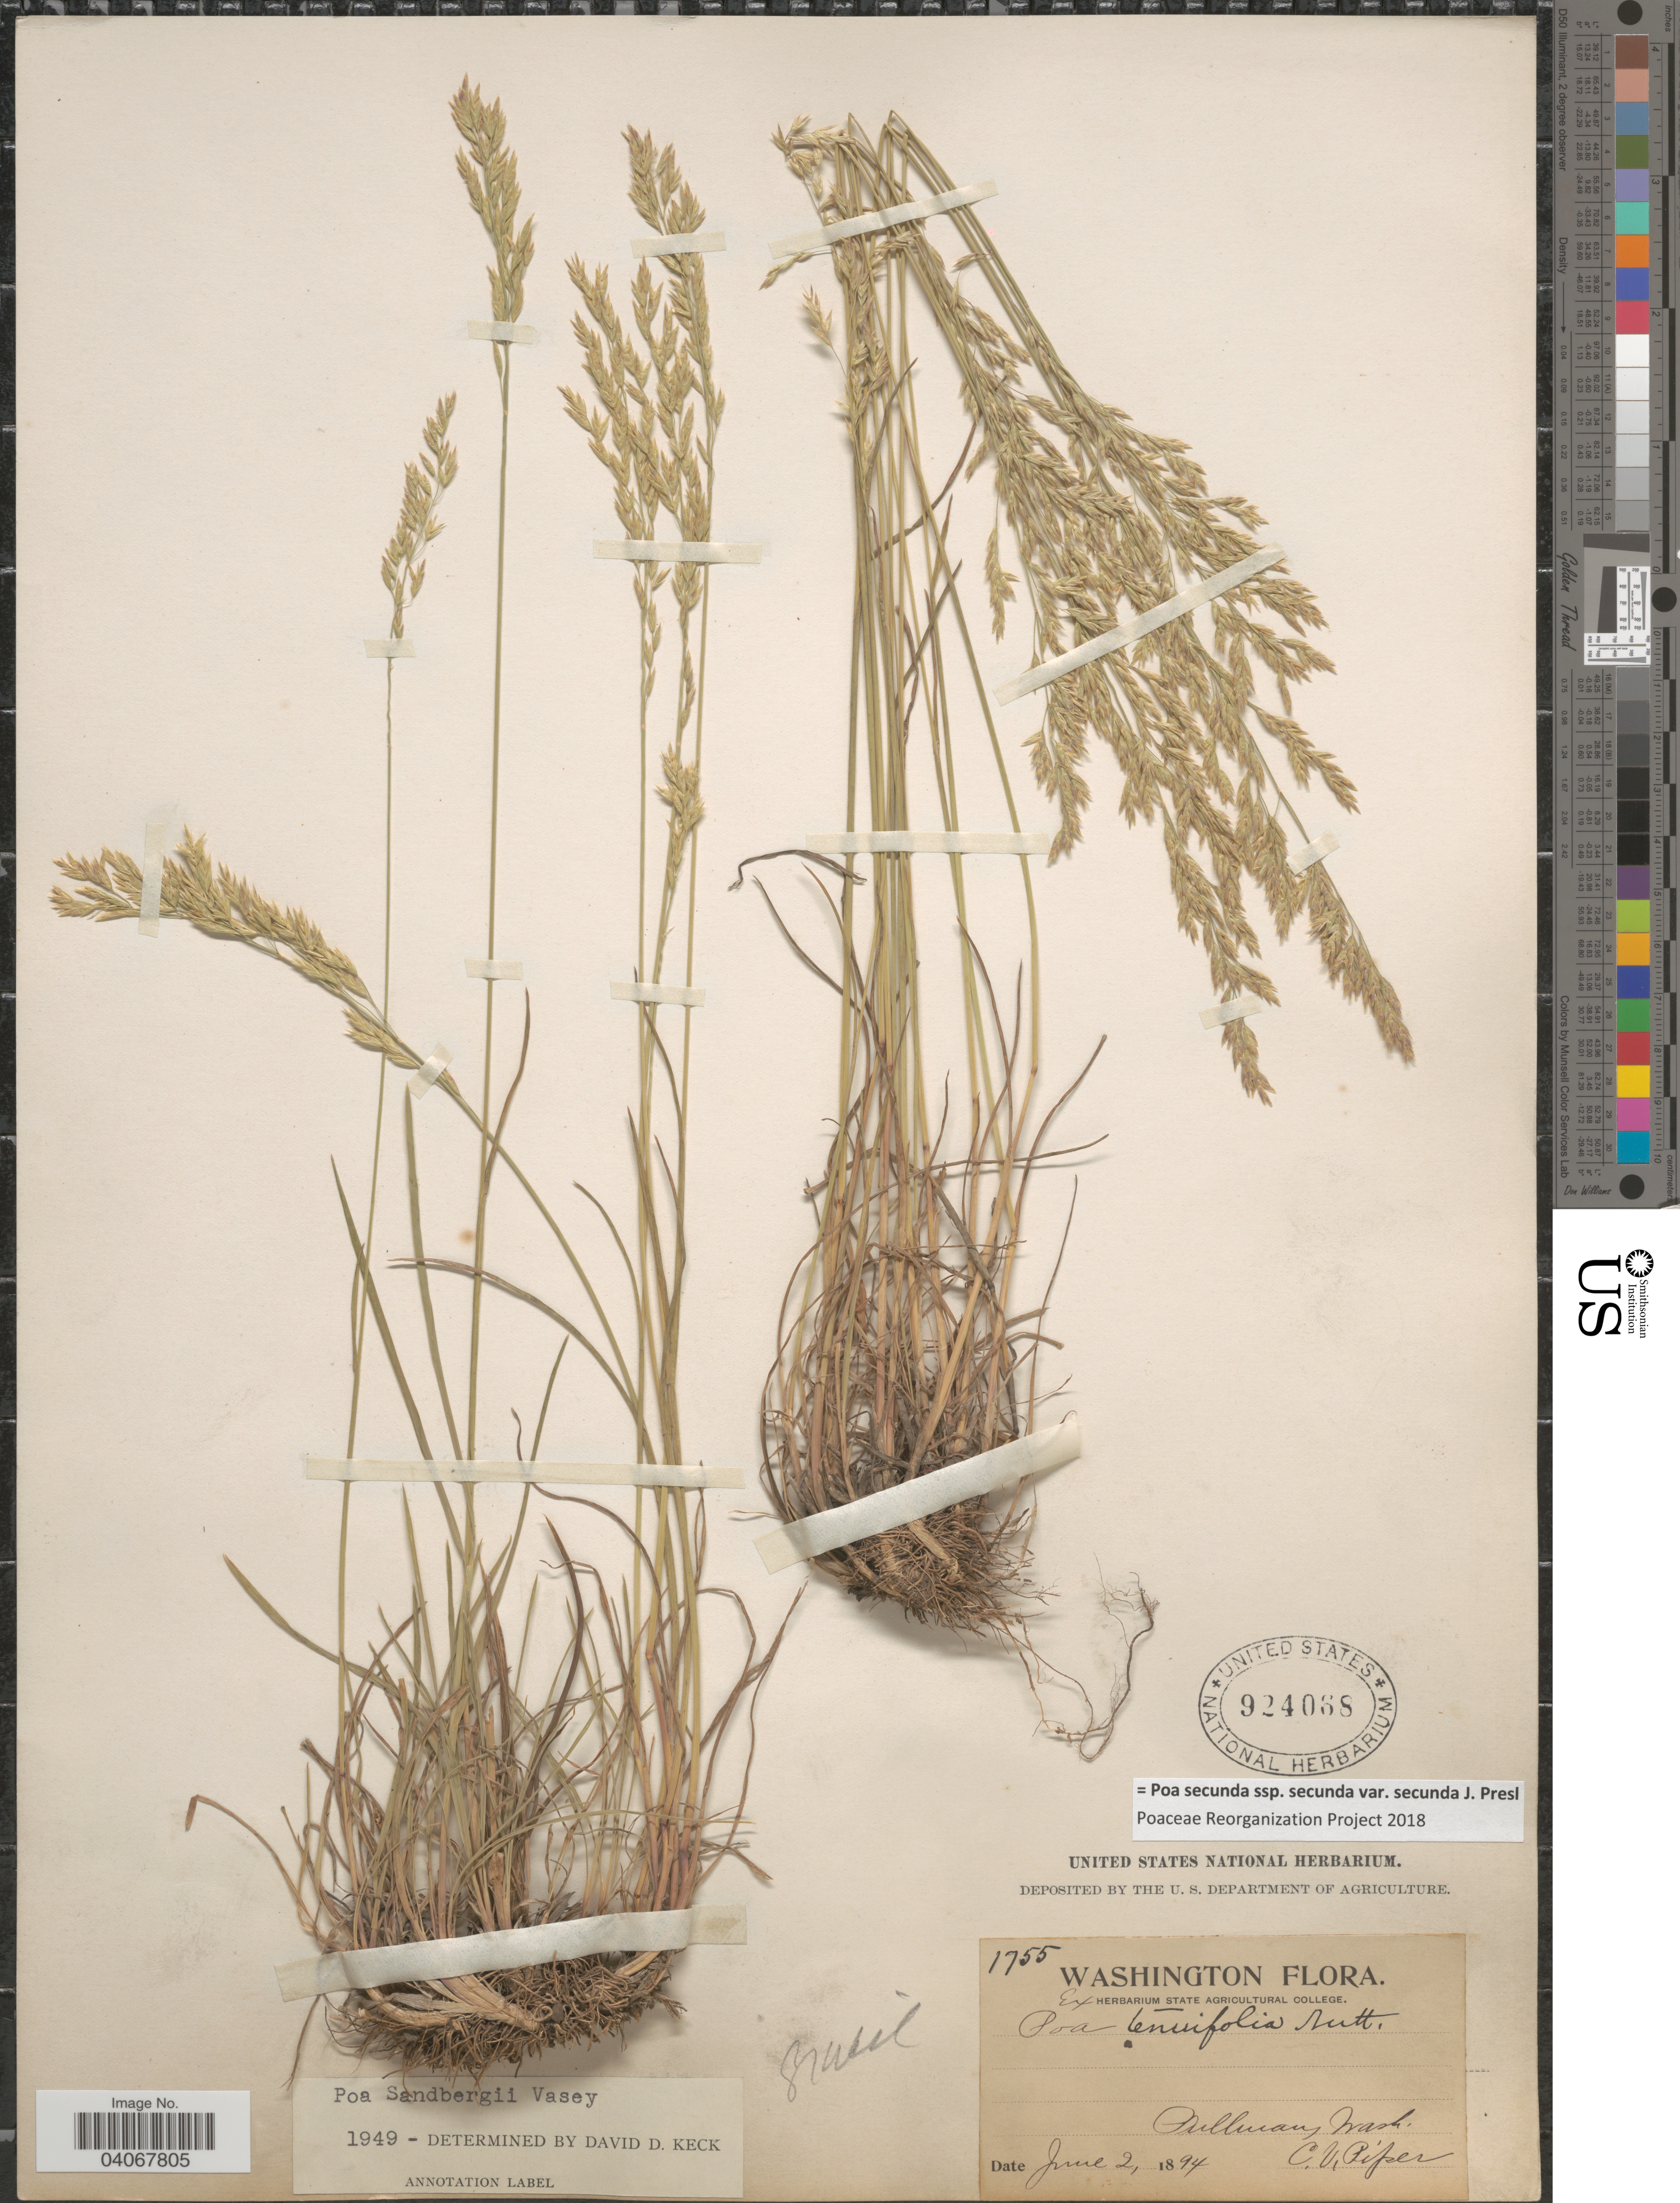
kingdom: Plantae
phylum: Tracheophyta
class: Liliopsida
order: Poales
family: Poaceae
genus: Poa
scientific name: Poa secunda subsp. secunda var. secunda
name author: J. Presl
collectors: C. V. Piper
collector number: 1755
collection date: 1894-06-02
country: United States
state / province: Washington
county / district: Whitman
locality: Pullman.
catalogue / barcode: US 924068